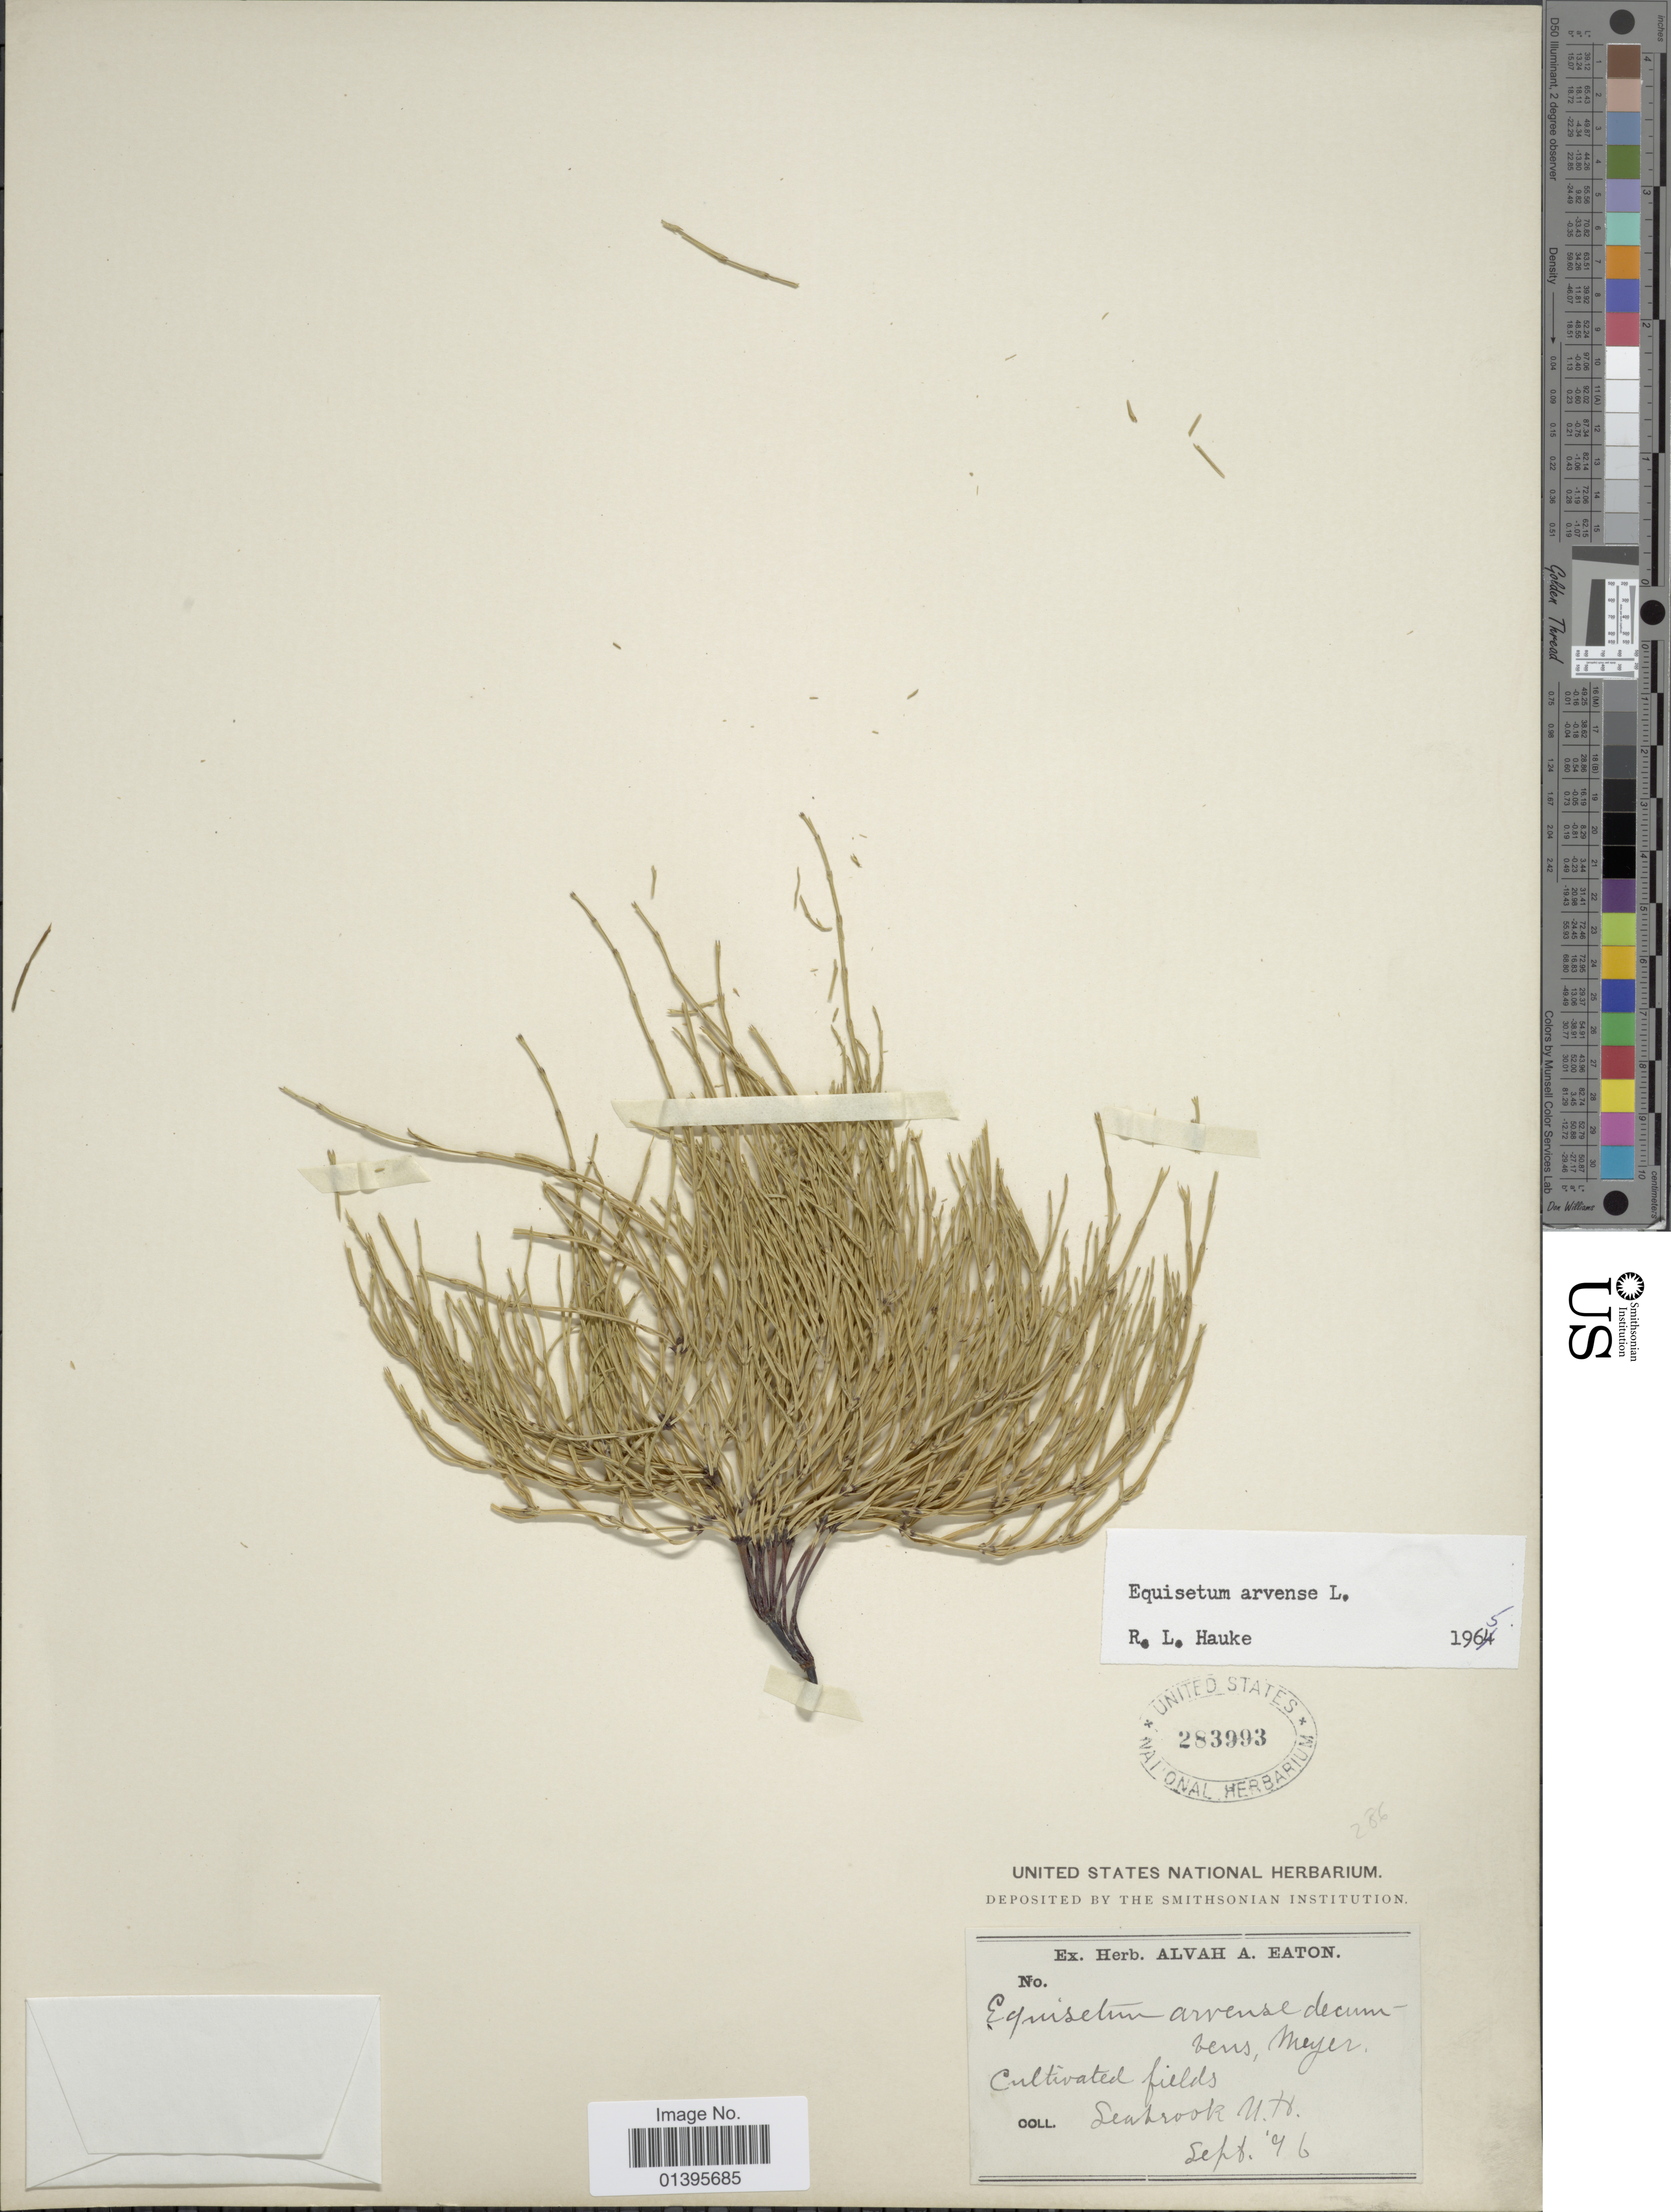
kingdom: Plantae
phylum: Tracheophyta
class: Polypodiopsida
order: Equisetales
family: Equisetaceae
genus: Equisetum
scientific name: Equisetum arvense var. decumbens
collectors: A. A. Eaton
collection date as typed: Transcribed d/m/y: /9/96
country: United States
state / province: New Hampshire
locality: Seabrook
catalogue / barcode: US 283993